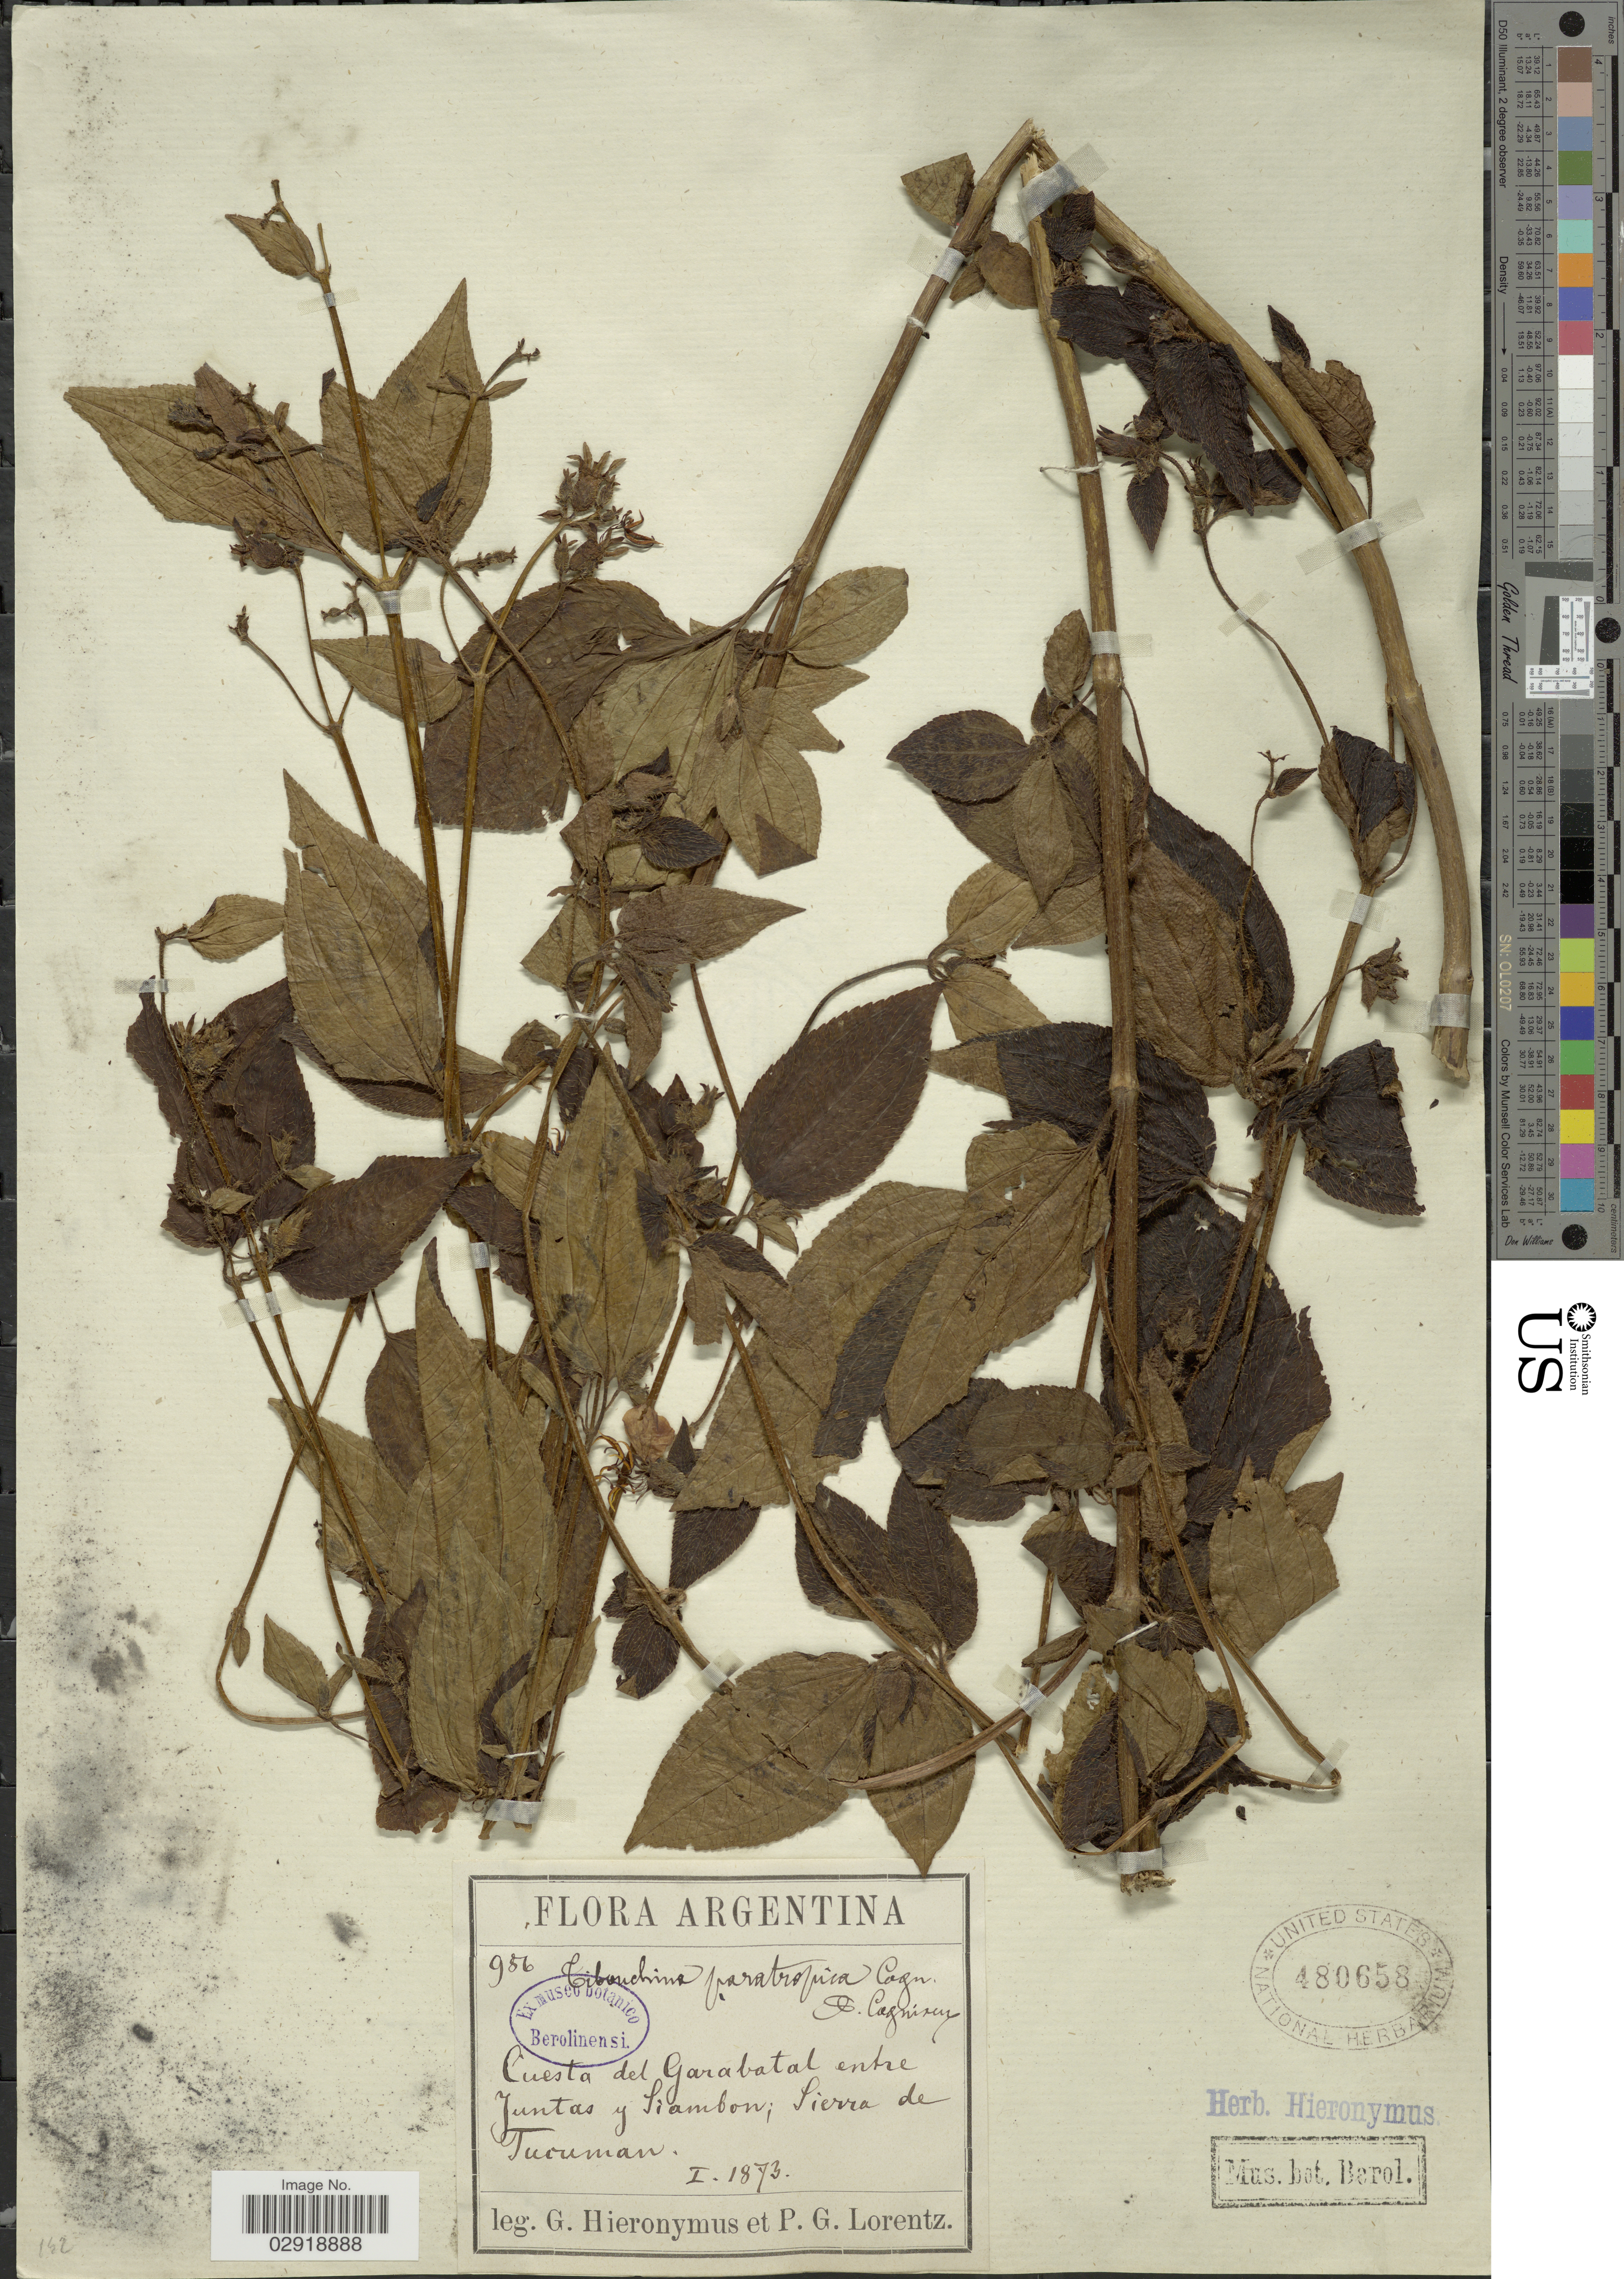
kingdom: Plantae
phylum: Tracheophyta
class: Magnoliopsida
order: Myrtales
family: Melastomataceae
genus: Chaetogastra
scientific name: Chaetogastra paratropica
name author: (Griseb.) P.J.F. Guim. & Michelang.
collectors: G. H. Hieronymus & P. G. Lorentz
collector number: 956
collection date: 1873-01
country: Argentina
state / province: Tucuman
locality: Cuesta del Garabatal entre Juntas y Siambon; Sierra de Tucuman.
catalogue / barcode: US 480658